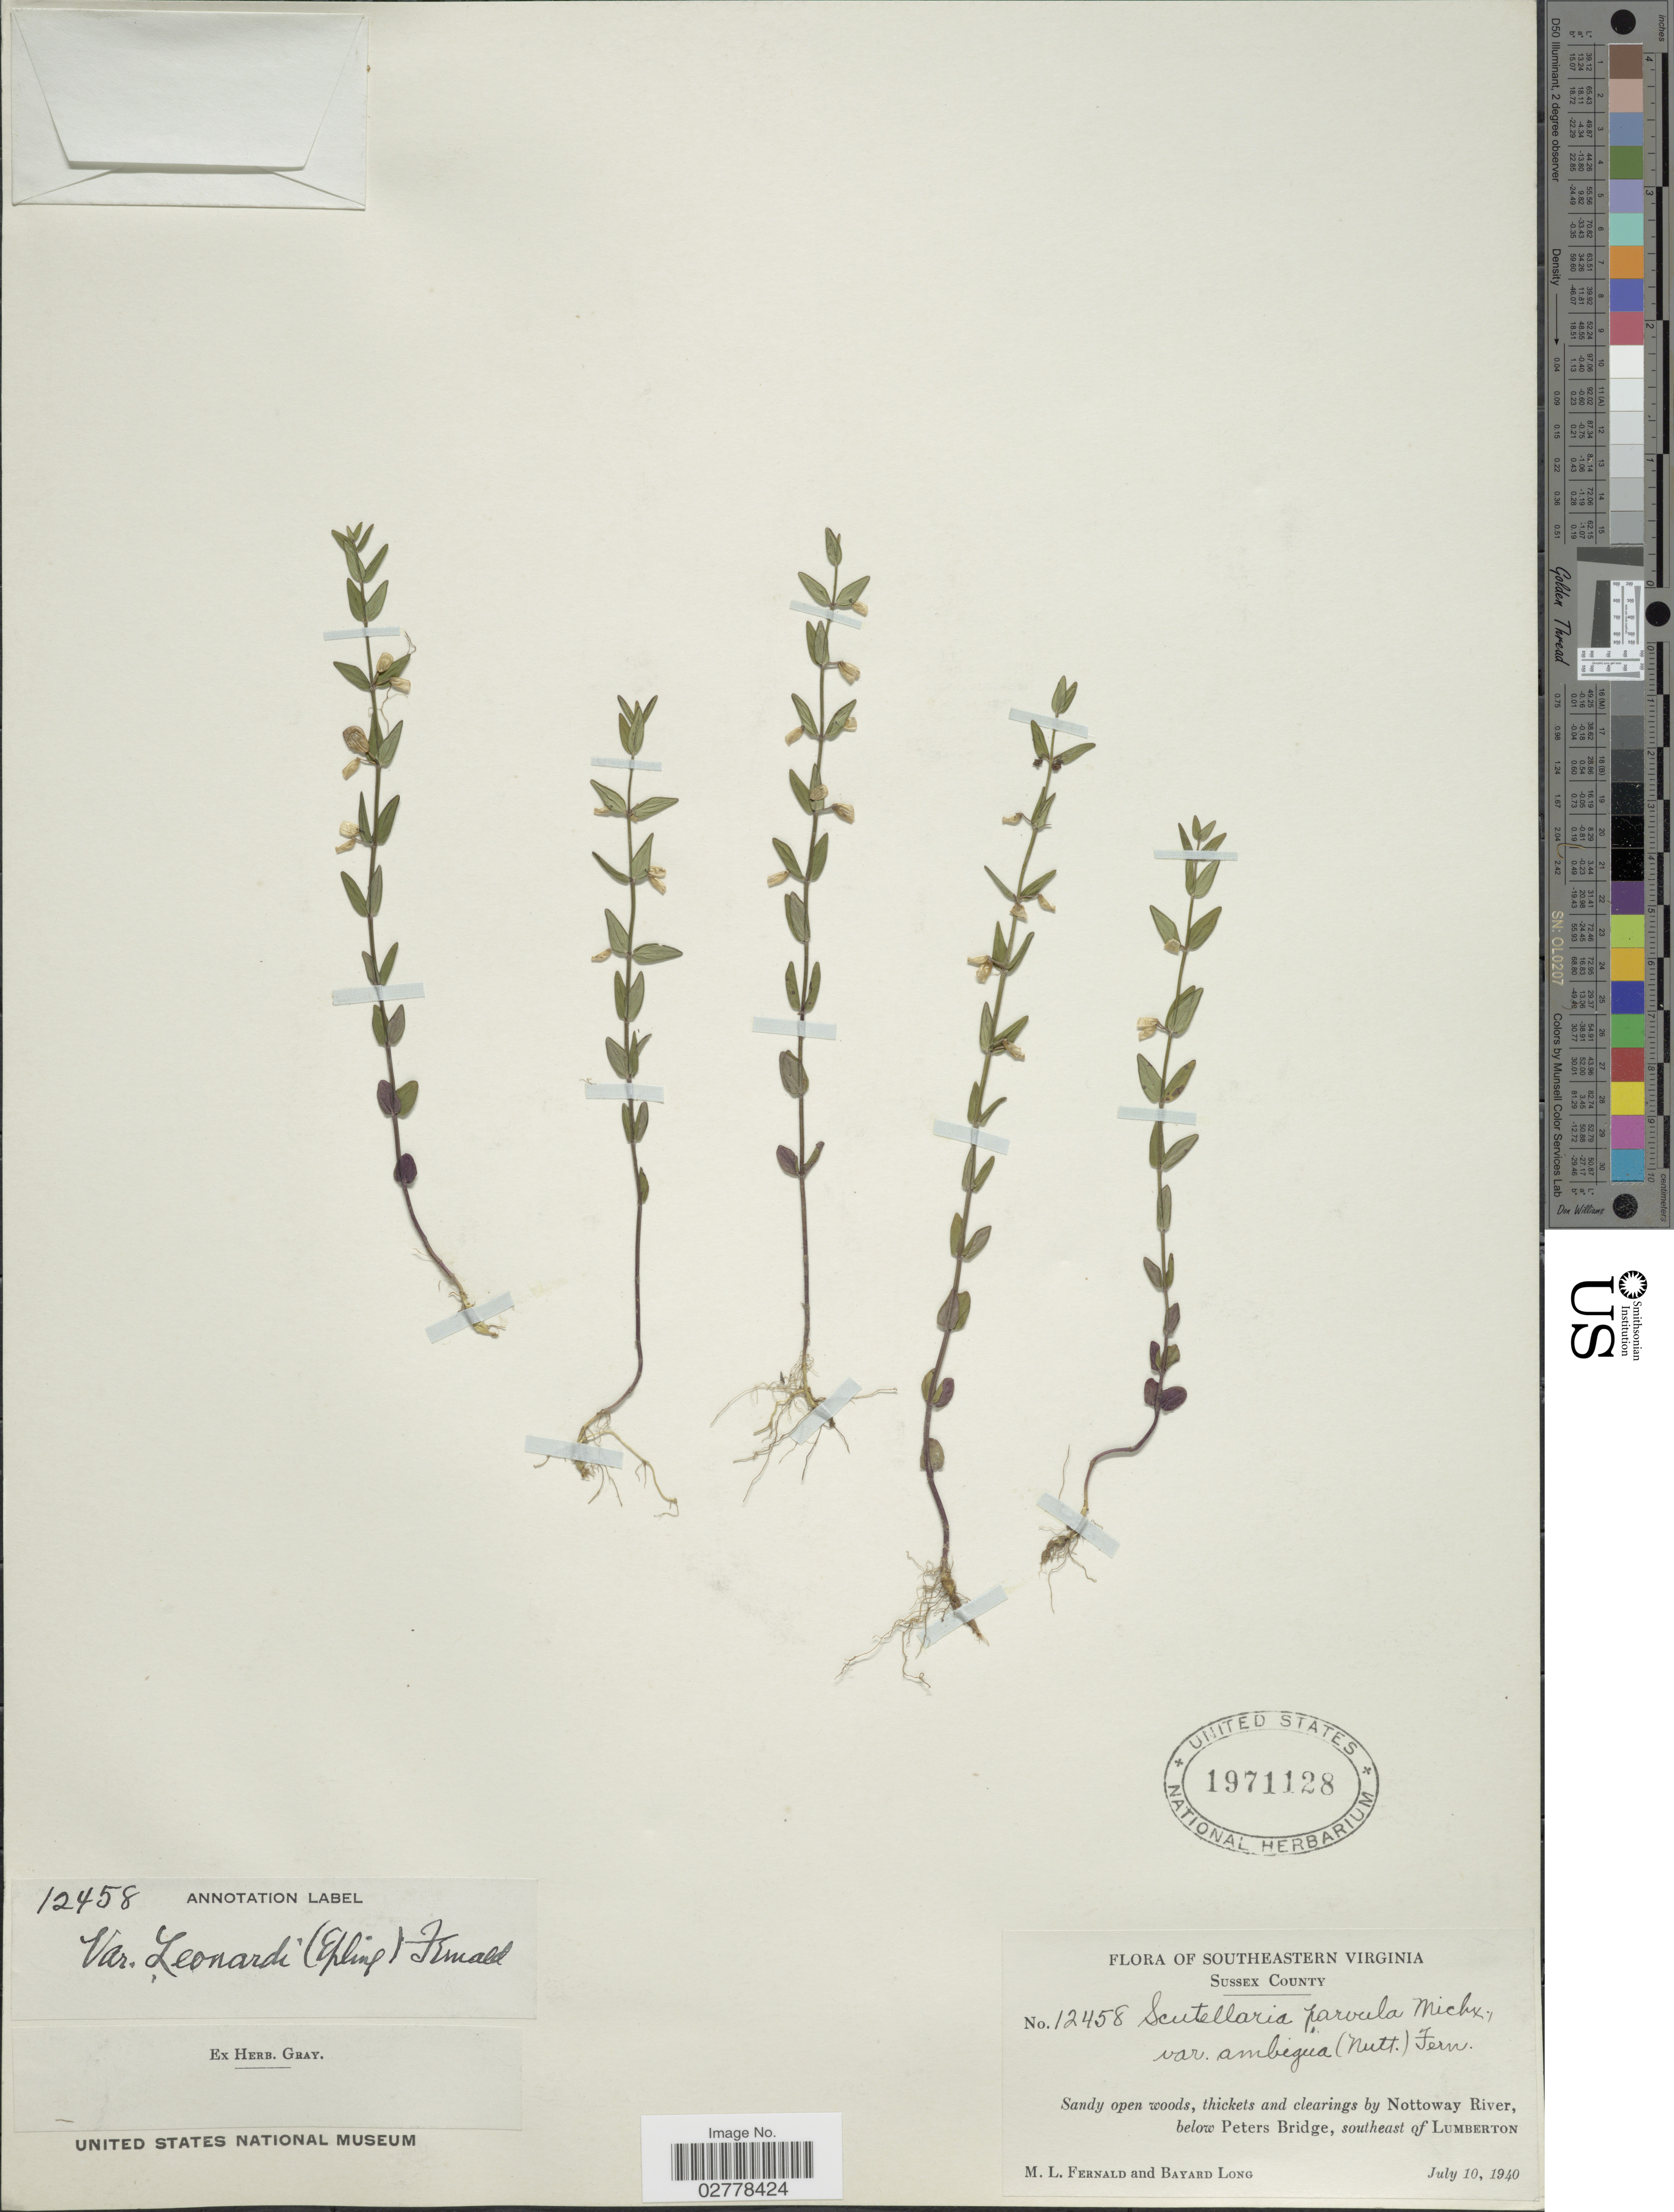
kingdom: Plantae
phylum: Tracheophyta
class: Magnoliopsida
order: Lamiales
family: Lamiaceae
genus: Scutellaria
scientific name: Scutellaria leonardii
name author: Epling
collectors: M. L. Fernald & B. Long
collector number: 12458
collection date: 1940-07-10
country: United States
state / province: Virginia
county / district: Sussex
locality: Southeastern Virginia. Sussex County. Sandy open woods, thickets and clearings by Nottoway River, below Peters Bridge, southeast of Lumberton.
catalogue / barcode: US 1971128